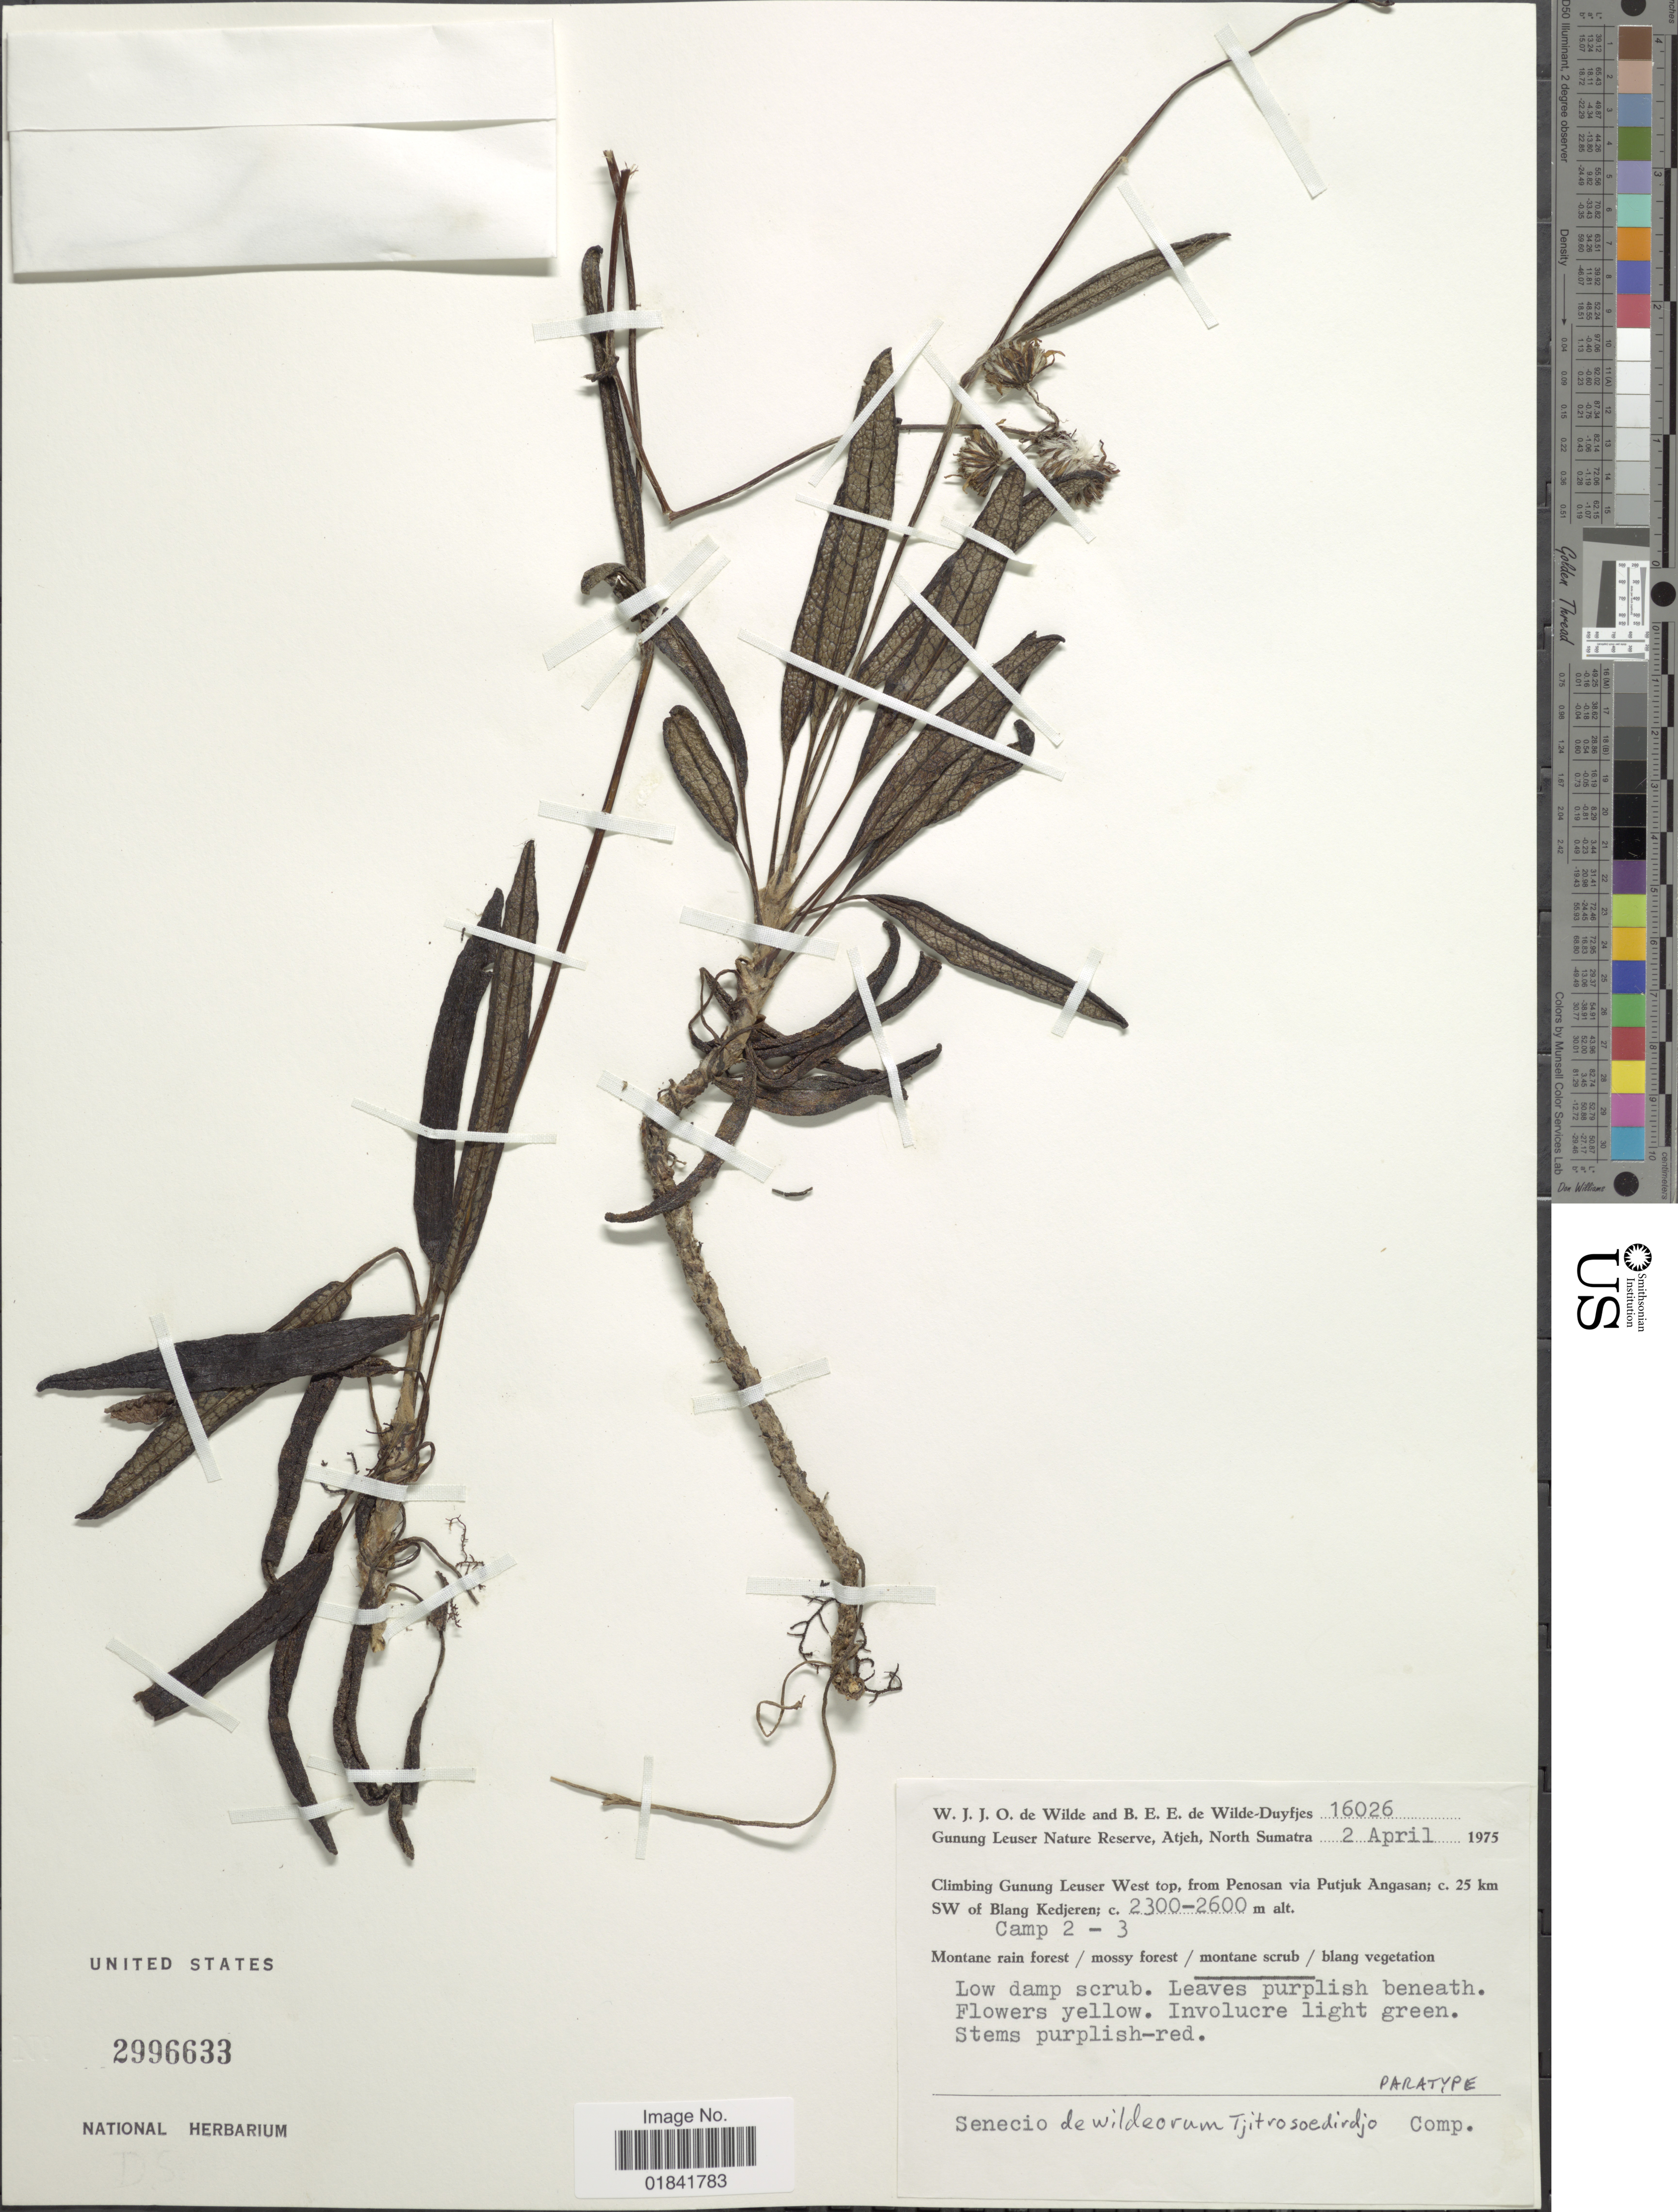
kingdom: Plantae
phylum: Tracheophyta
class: Magnoliopsida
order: Asterales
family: Asteraceae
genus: Senecio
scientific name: Senecio dewildeorum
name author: Tjitrosoedirdjo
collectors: W. J. de Wilde & B. E. de Wilde-Duyfjes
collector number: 16026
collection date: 1975-04-02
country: Indonesia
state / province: Sumatra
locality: Atjeh North Sumatra, climbing Gunung Leuser West top, from Penosan via Putjuk Angasan; c. 25 km SW of Blang Kedjeren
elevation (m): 2300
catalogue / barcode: US 2996633